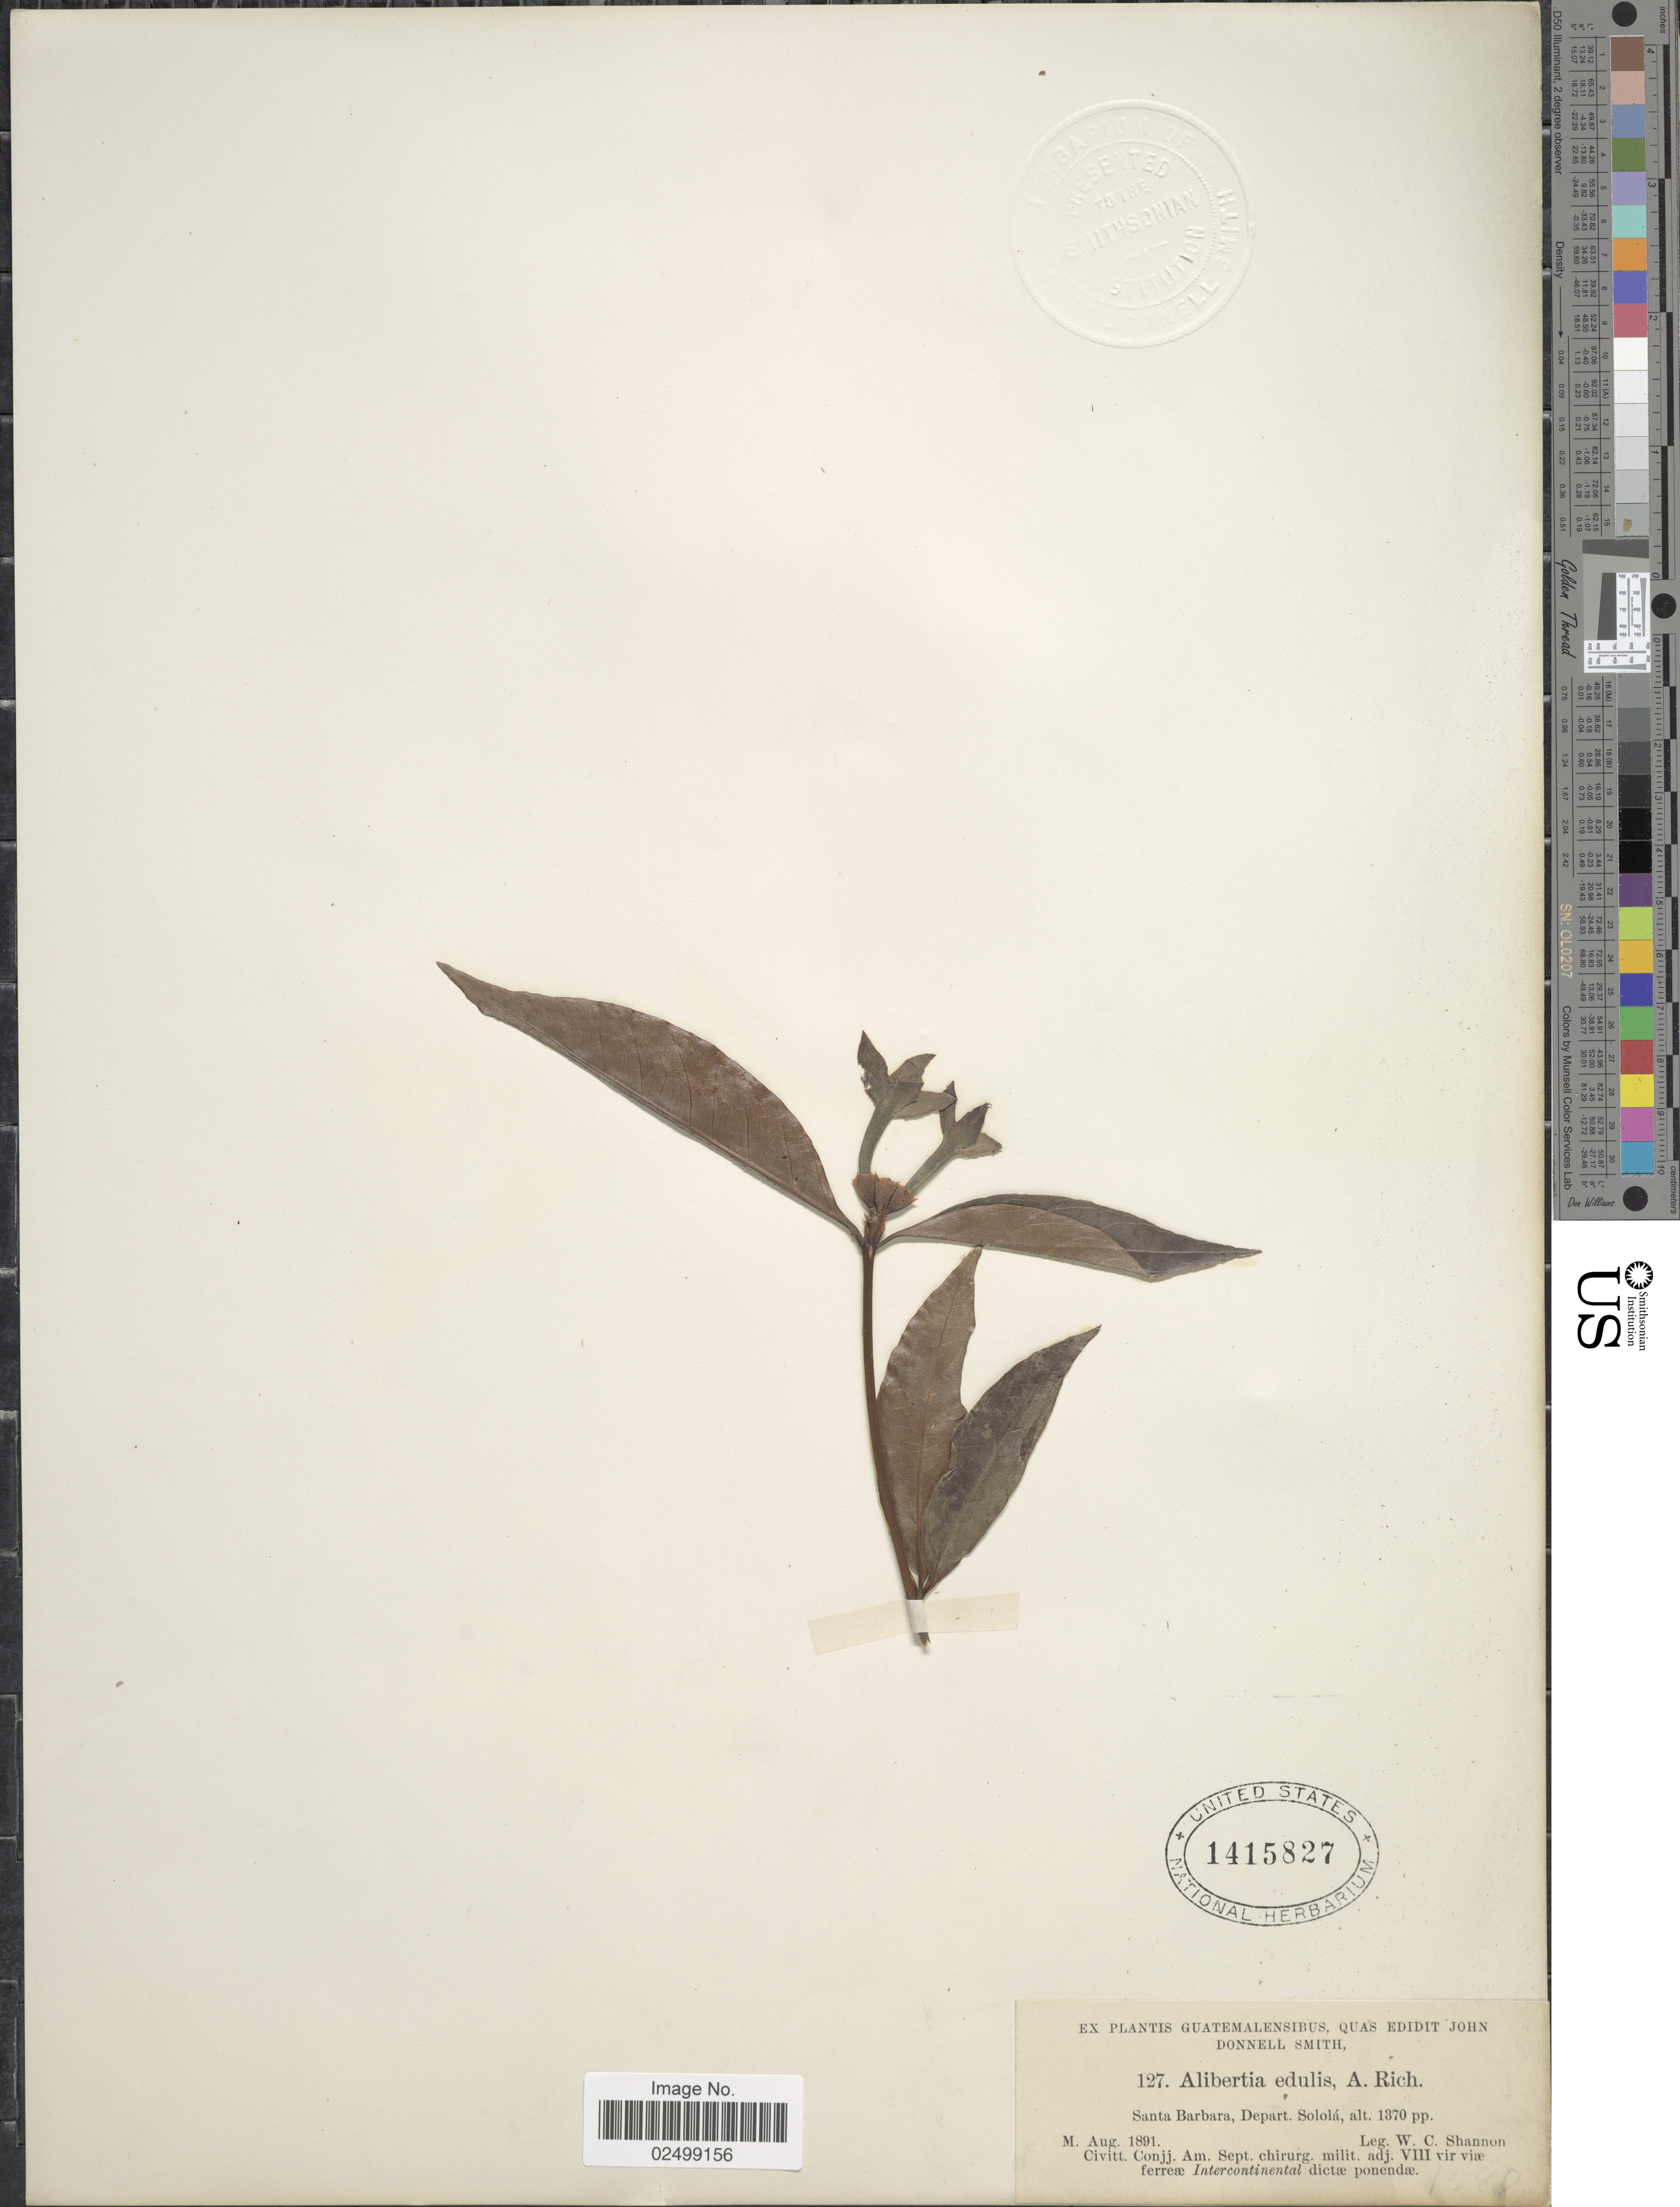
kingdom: Plantae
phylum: Tracheophyta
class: Magnoliopsida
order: Gentianales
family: Rubiaceae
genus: Alibertia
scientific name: Alibertia edulis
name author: (Rich.) A. Rich. ex DC.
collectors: W. C. Shannon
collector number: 127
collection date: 1891-08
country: Guatemala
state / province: Sololá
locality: Santa Barbara, Depart. Solola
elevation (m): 418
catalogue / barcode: US 1415827